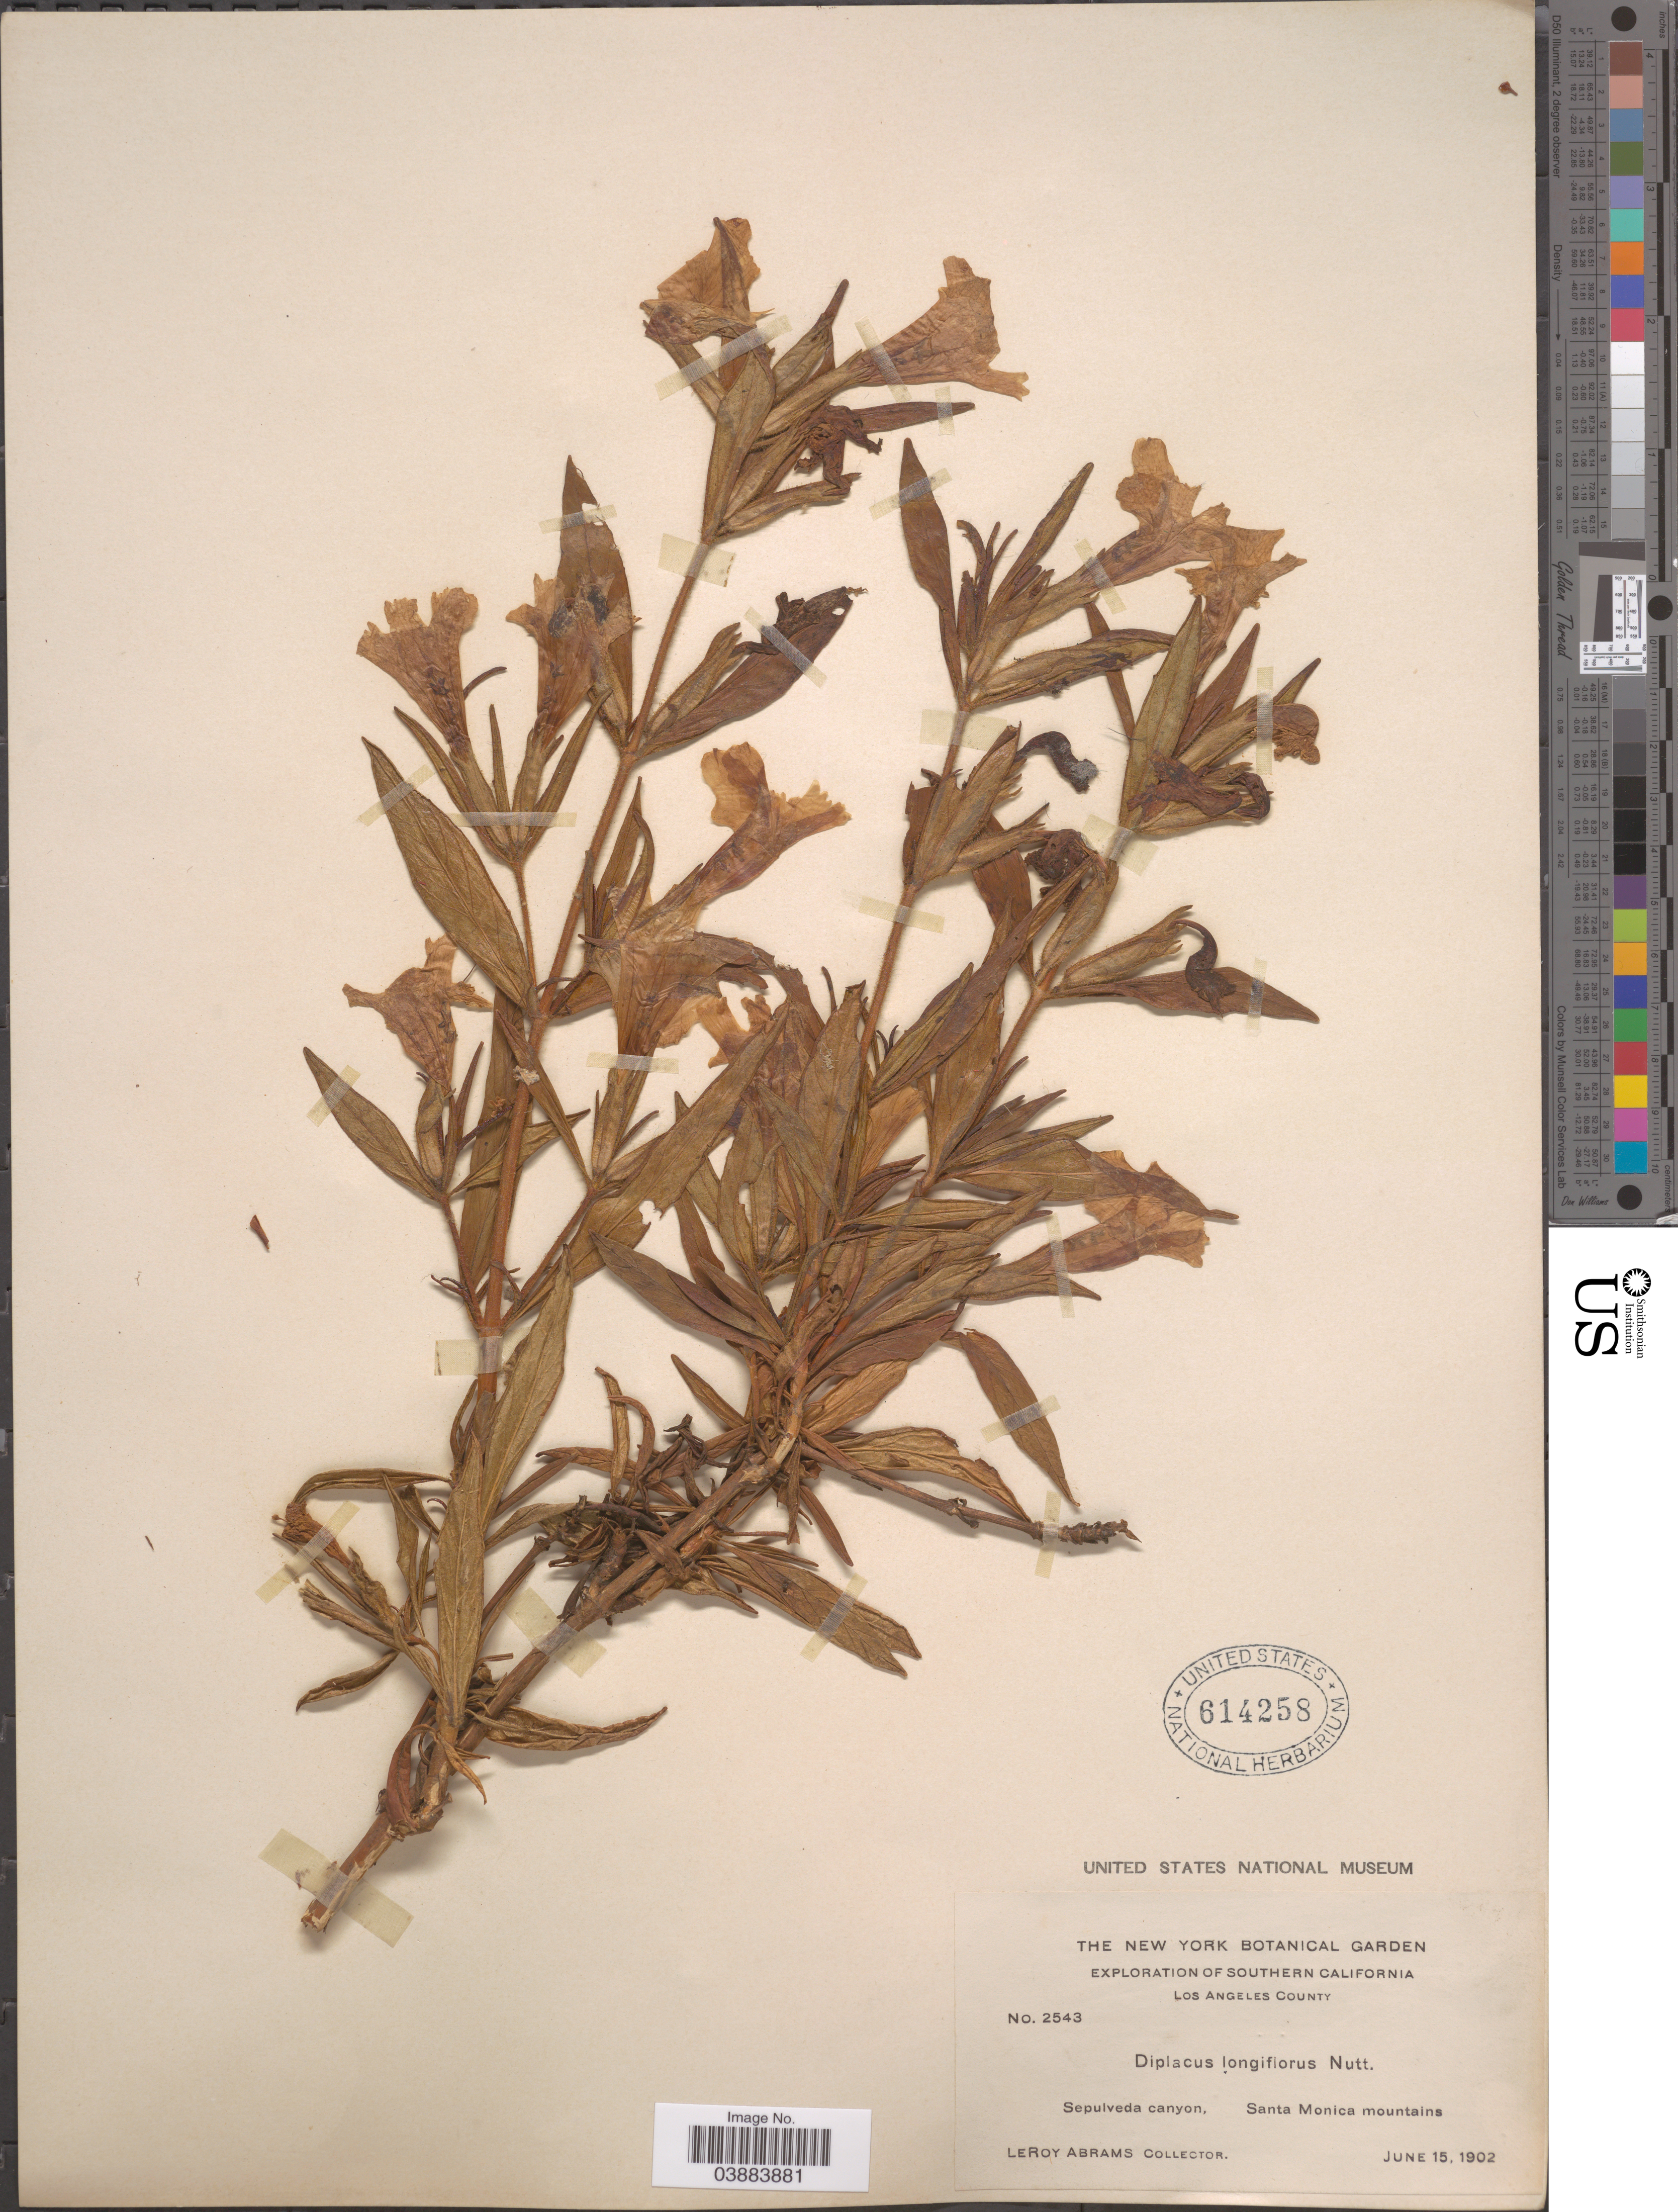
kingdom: Plantae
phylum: Tracheophyta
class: Magnoliopsida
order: Lamiales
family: Phrymaceae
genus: Diplacus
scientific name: Diplacus longiflorus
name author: Nutt.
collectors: L. Abrams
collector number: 2543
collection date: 1902-06-15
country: United States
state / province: California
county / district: Los Angeles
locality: Southern California. Los Angeles County. Sepulveda canyon, Santa Monica mountains.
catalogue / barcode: US 614258